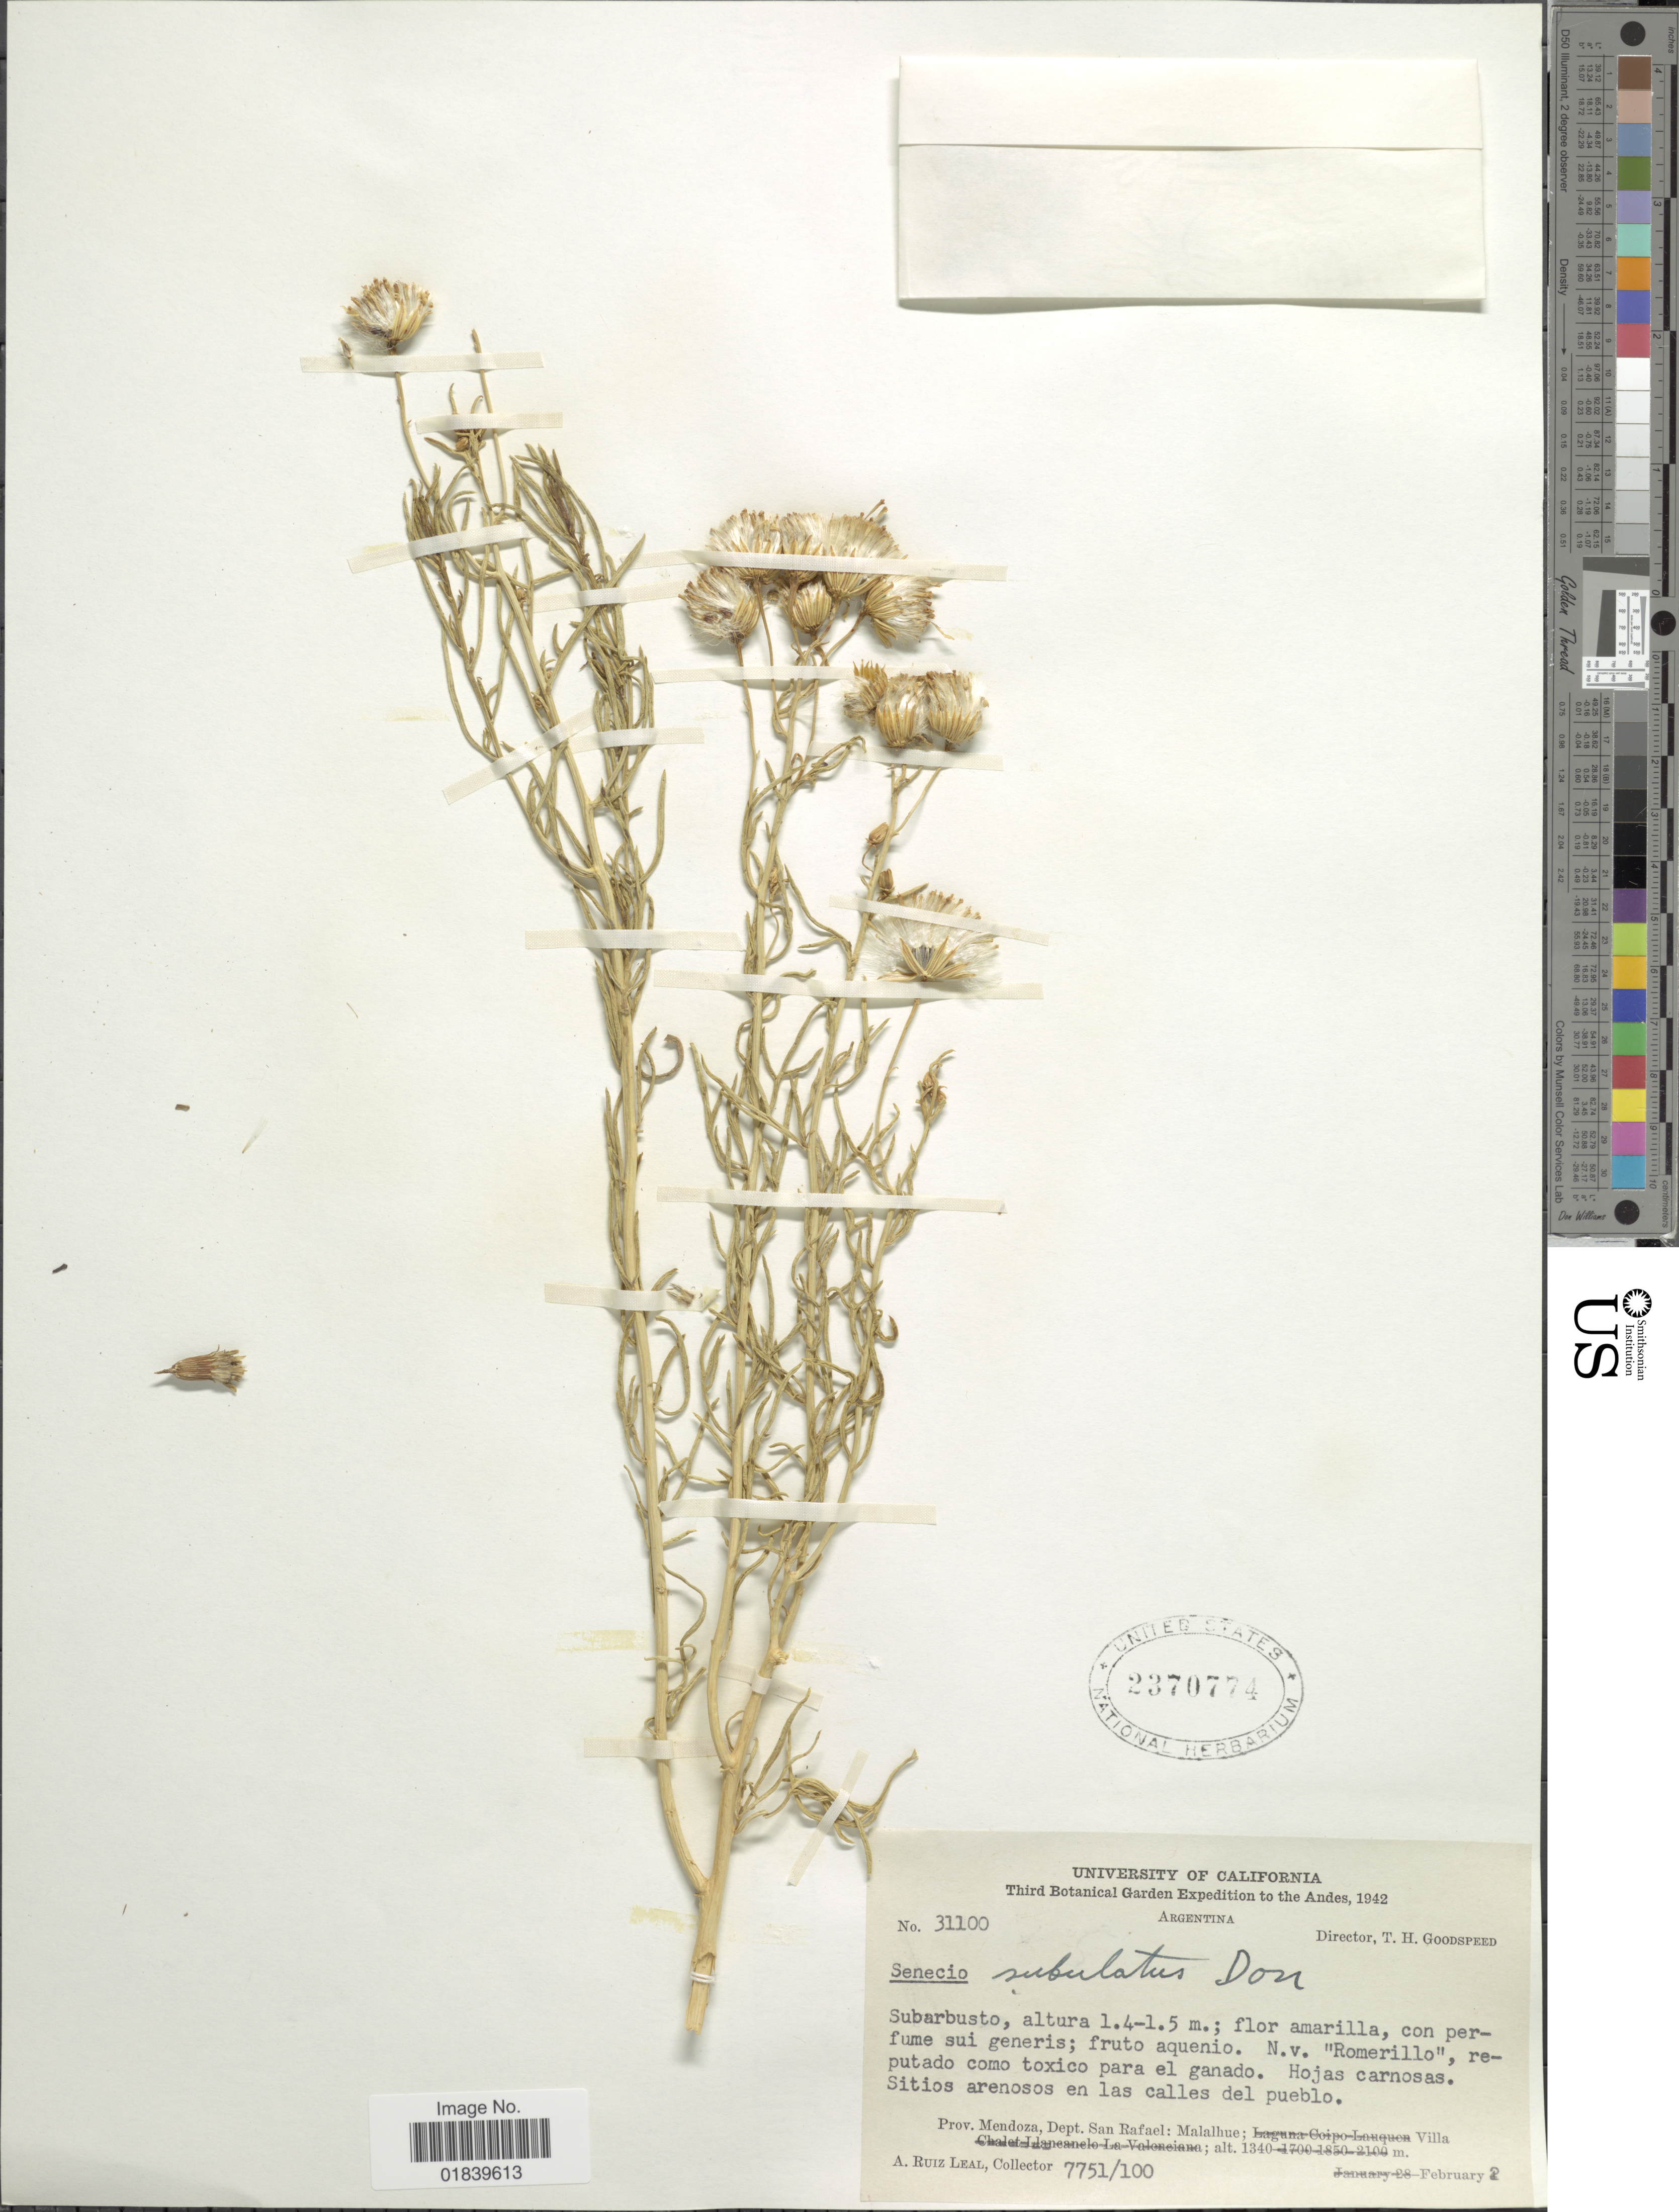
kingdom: Plantae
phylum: Tracheophyta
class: Magnoliopsida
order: Asterales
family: Asteraceae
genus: Senecio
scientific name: Senecio subulatus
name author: D. Don ex Hook. & Arn.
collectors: A. R. Leal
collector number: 7751/100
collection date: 1942-02-02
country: Argentina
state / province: Mendoza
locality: Argentina, Prov. Mendoza, Dept. San Rafael: Malalhue, Villa.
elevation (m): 1340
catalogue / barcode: US 2370774